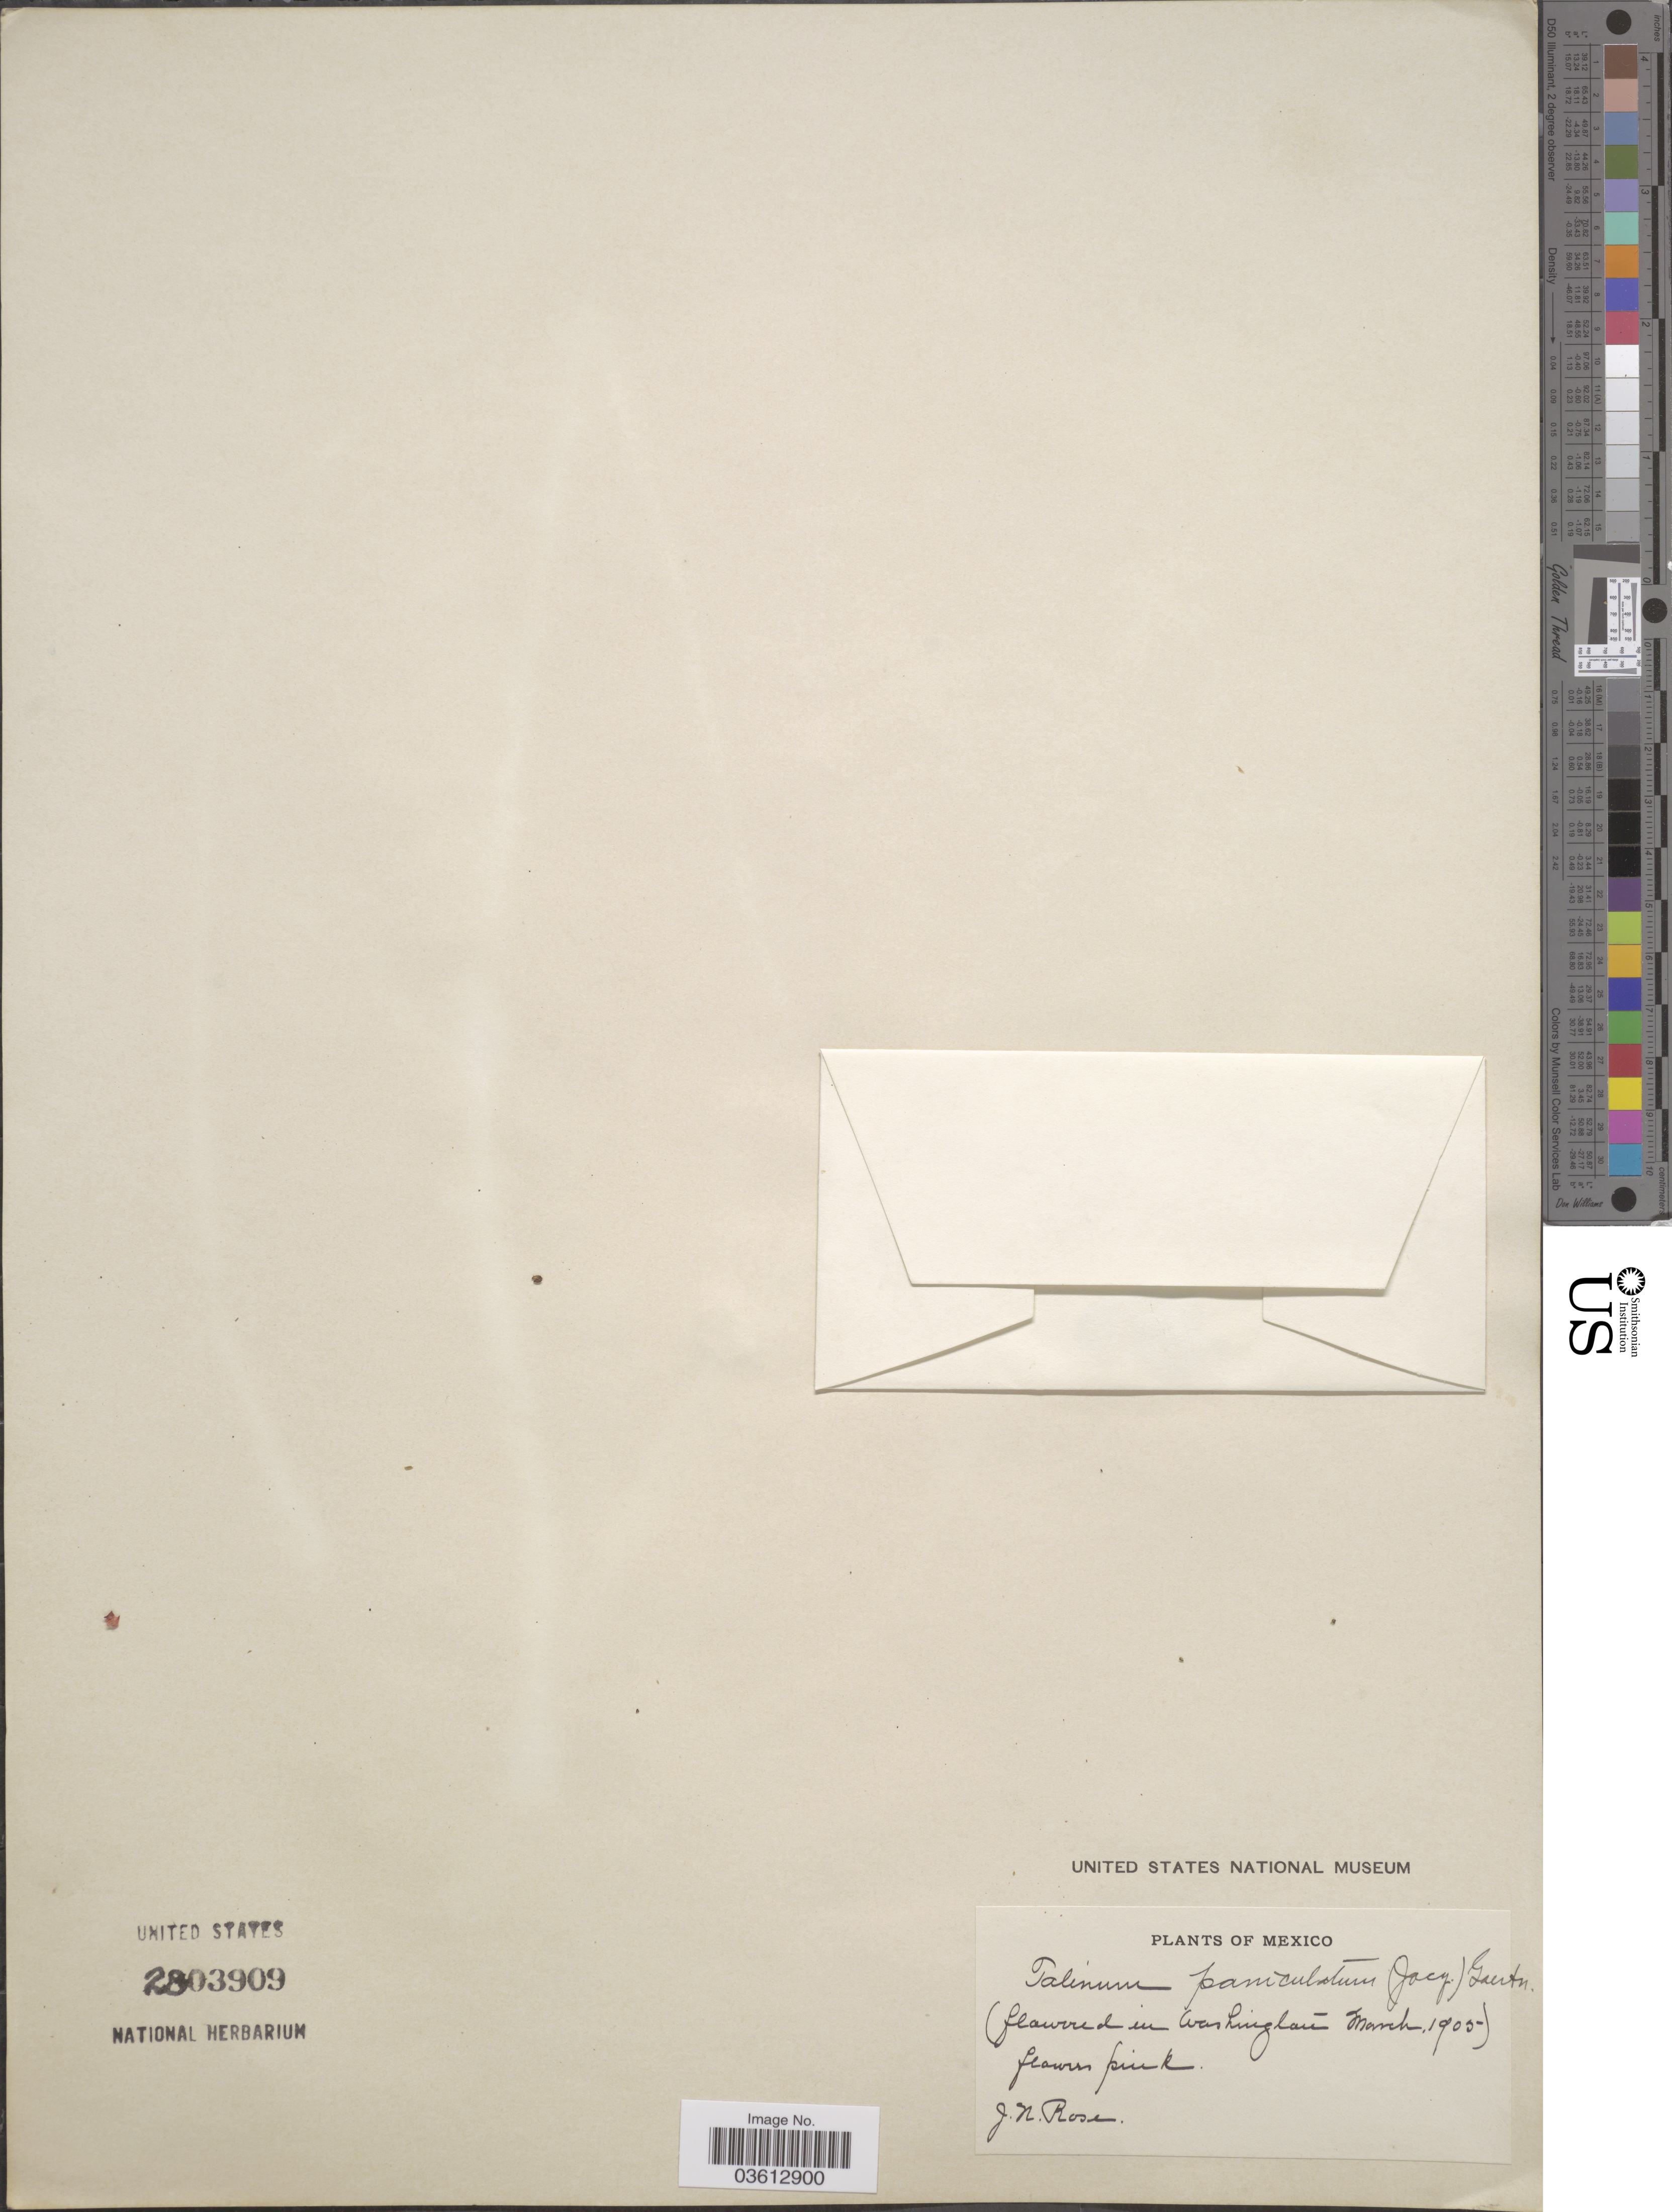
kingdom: Plantae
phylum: Tracheophyta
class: Magnoliopsida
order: Caryophyllales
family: Talinaceae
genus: Talinum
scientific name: Talinum paniculatum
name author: (Jacq.) Gaertn.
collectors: J. N. Rose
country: Mexico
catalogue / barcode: US 2803909